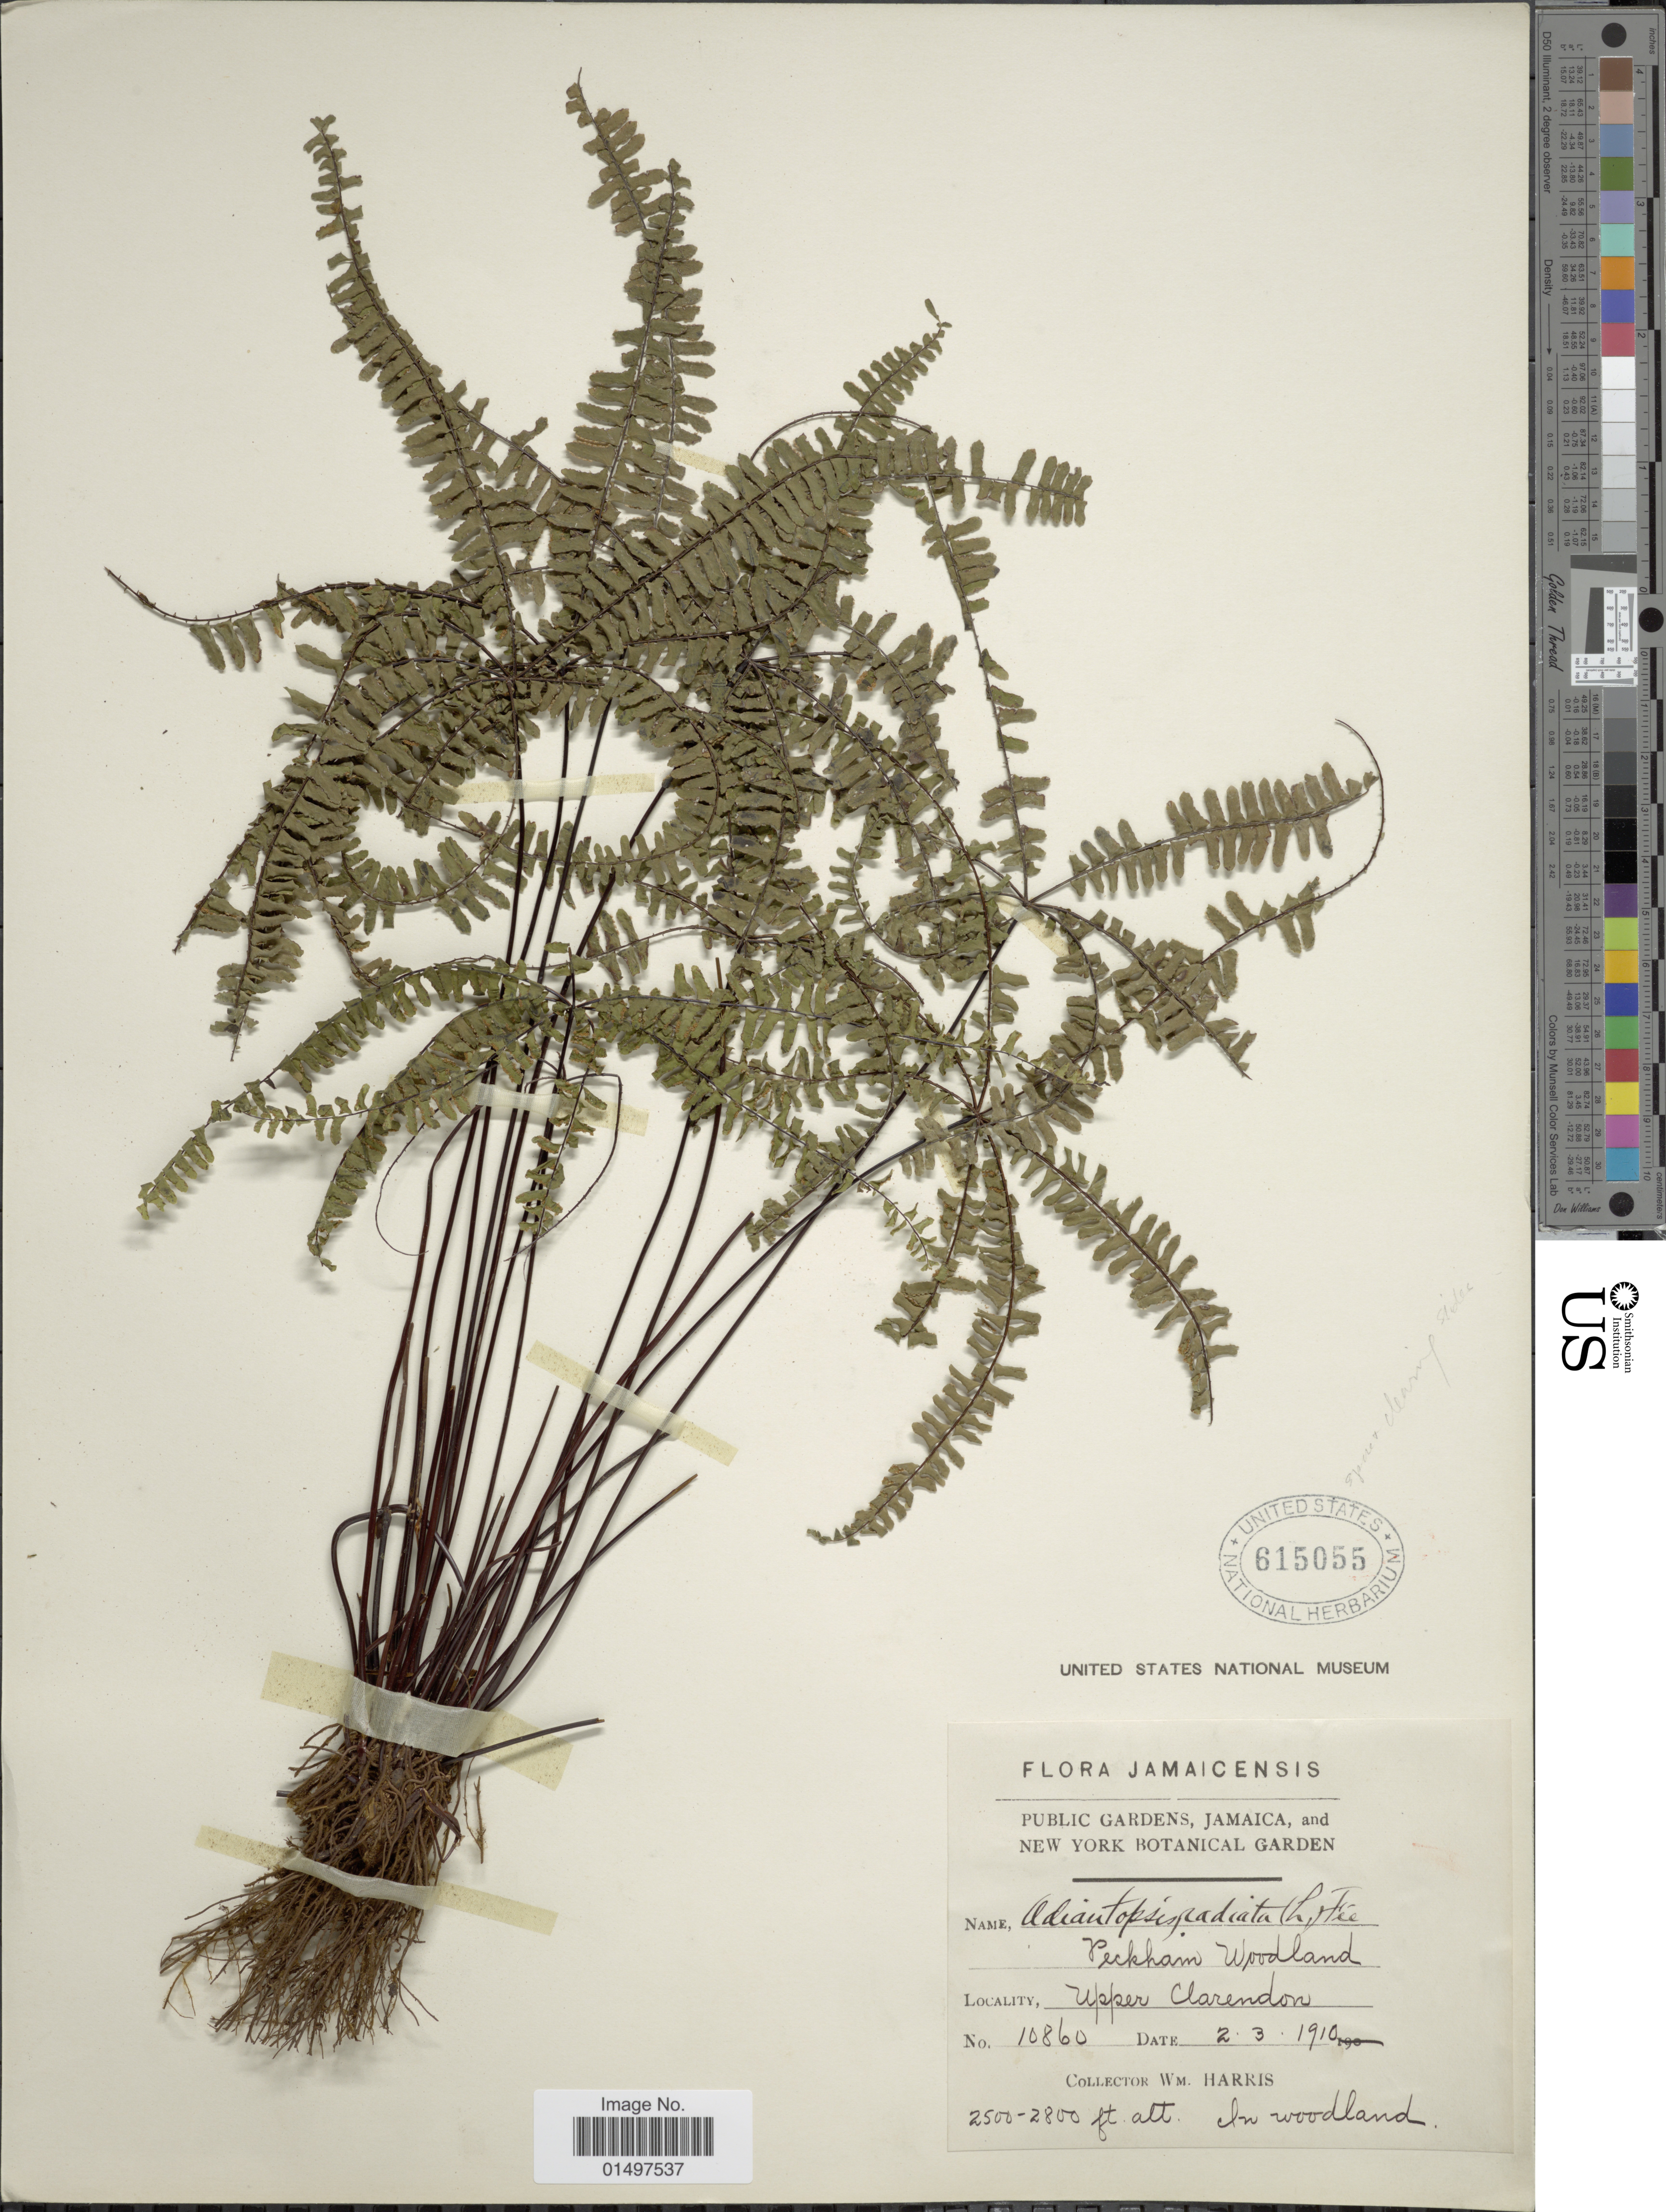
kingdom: Plantae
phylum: Tracheophyta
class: Polypodiopsida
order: Polypodiales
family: Pteridaceae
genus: Adiantopsis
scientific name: Adiantopsis radiata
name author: (L.) Fée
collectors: W. Harris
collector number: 10860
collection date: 1910-03-02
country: Jamaica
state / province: Clarendon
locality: Jamaicensis. Upper Clarendon. Peckham Woodland.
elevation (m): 762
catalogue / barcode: US 615055